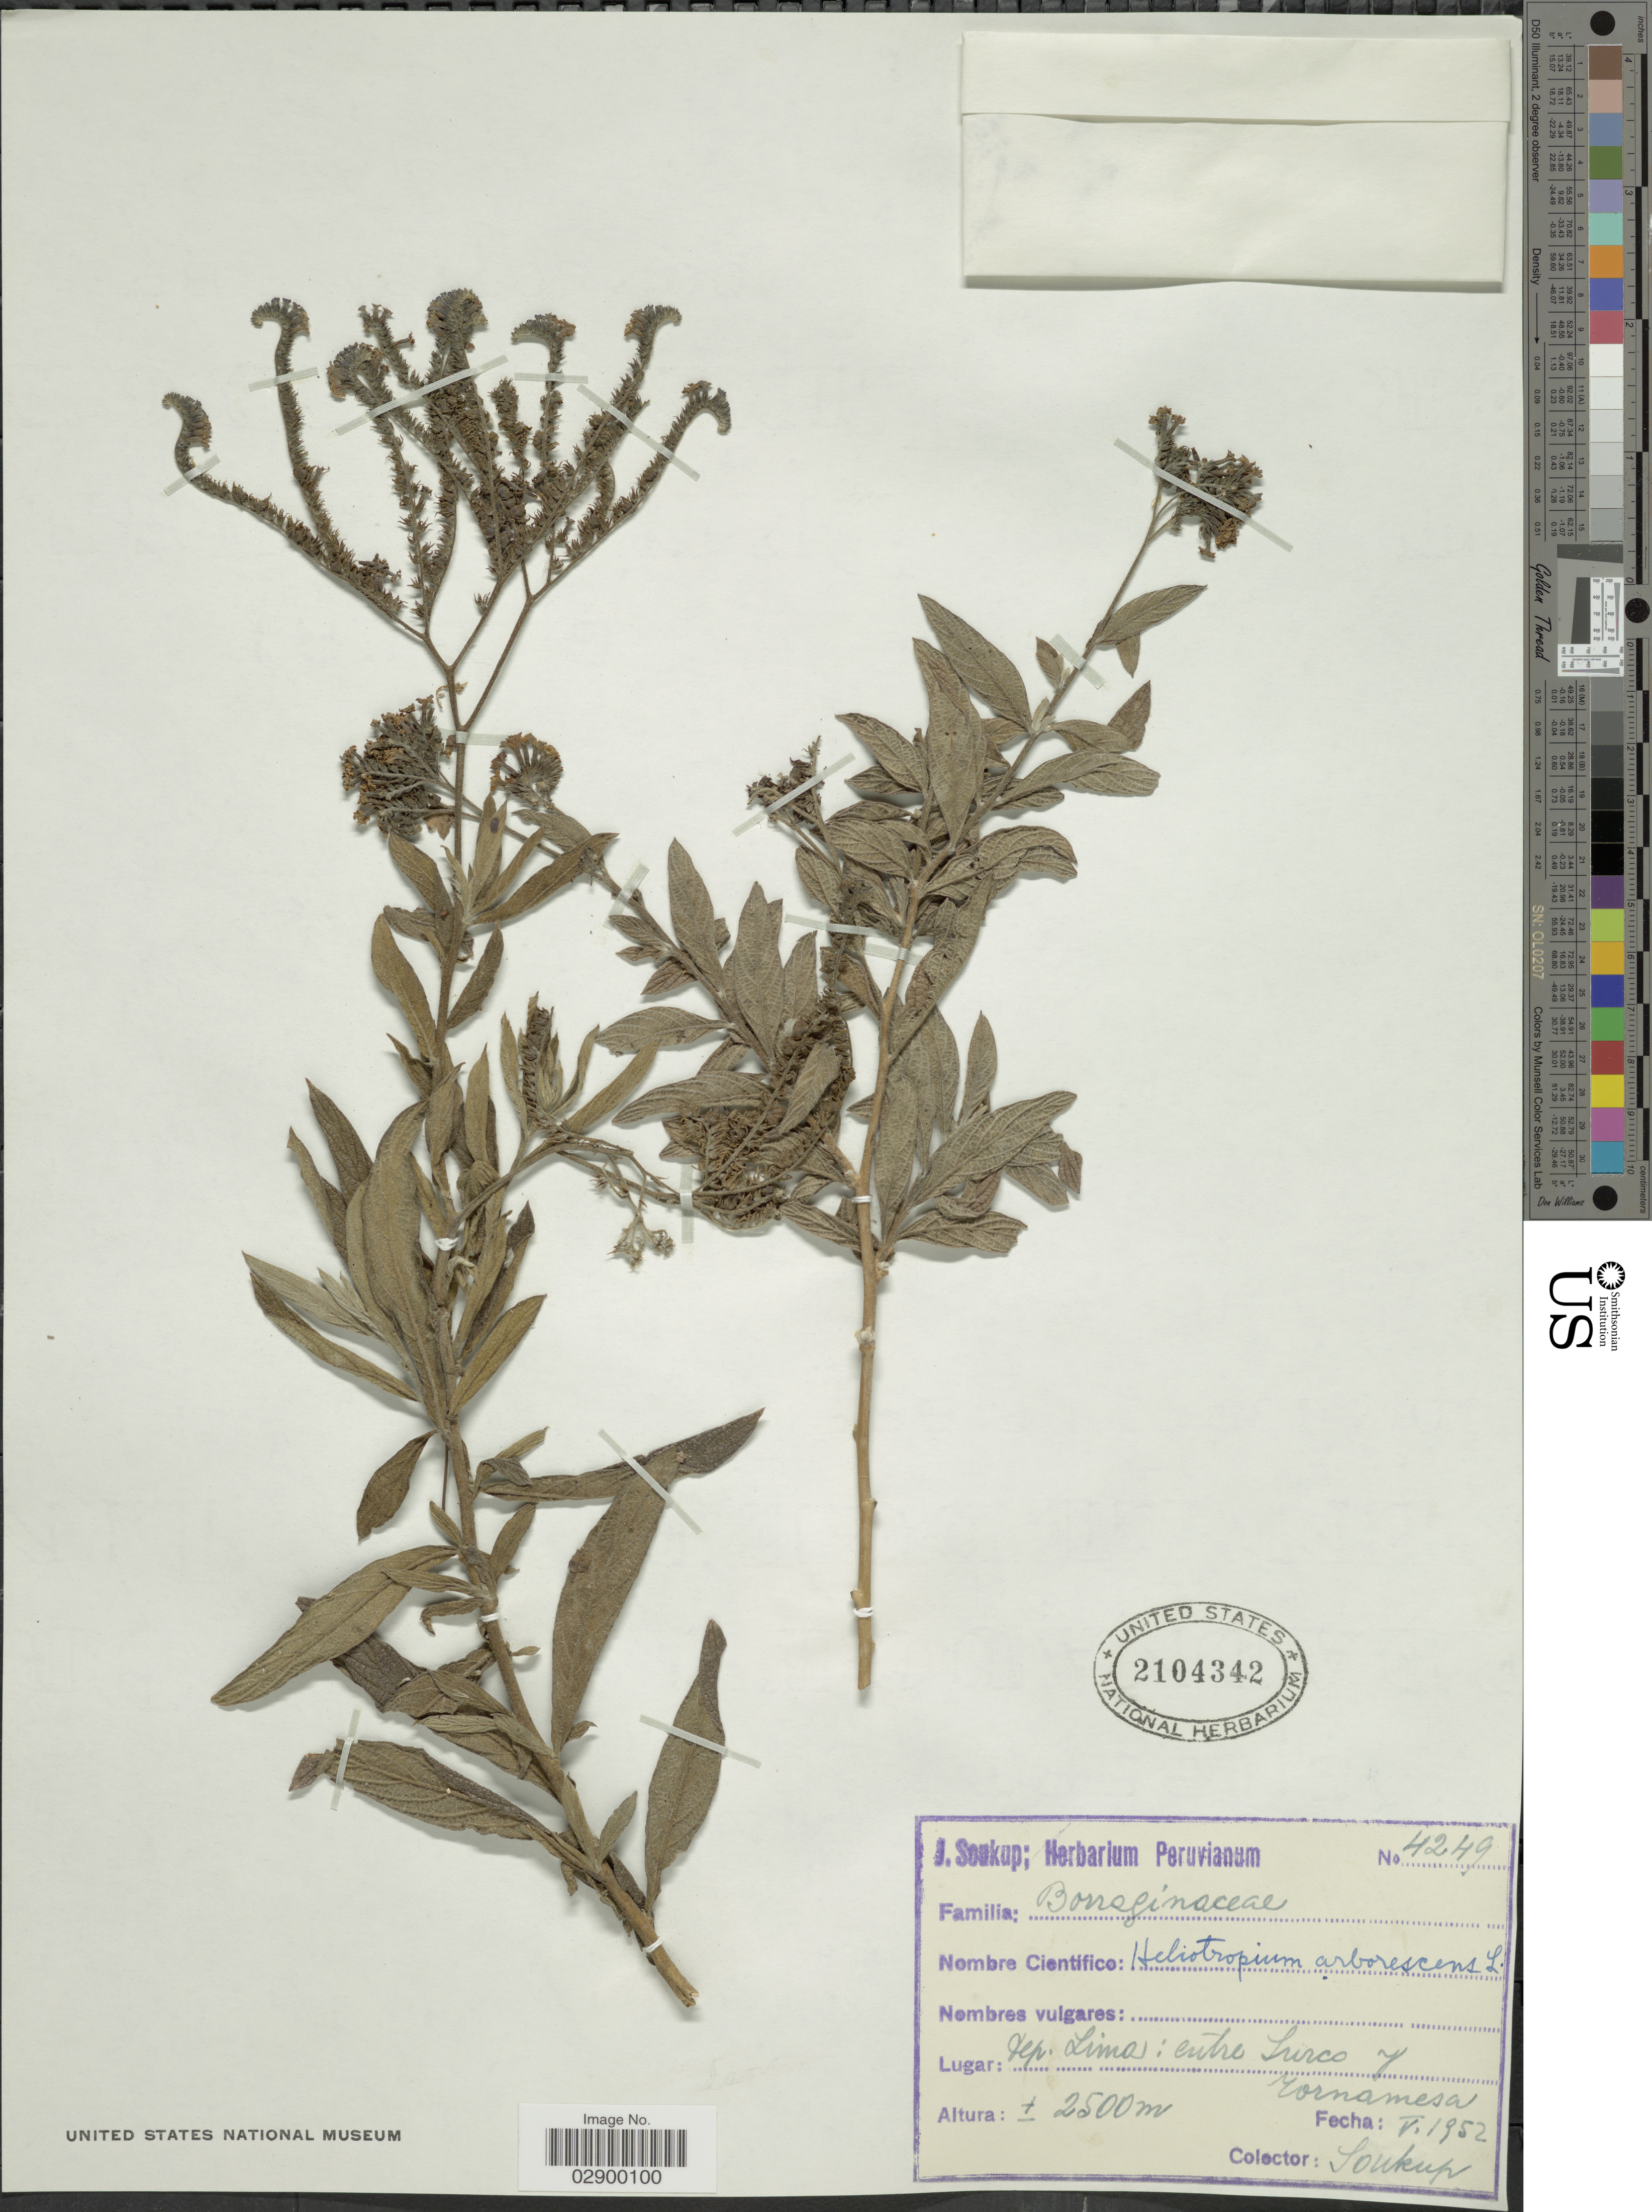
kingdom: Plantae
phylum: Tracheophyta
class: Magnoliopsida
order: Boraginales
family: Heliotropiaceae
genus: Heliotropium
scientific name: Heliotropium arborescens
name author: L.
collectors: J. Soukup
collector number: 4249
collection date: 1952-05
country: Peru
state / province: Lima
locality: Dep. Lima: entre Surco y Tornamesa.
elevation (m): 2500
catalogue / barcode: US 2104342